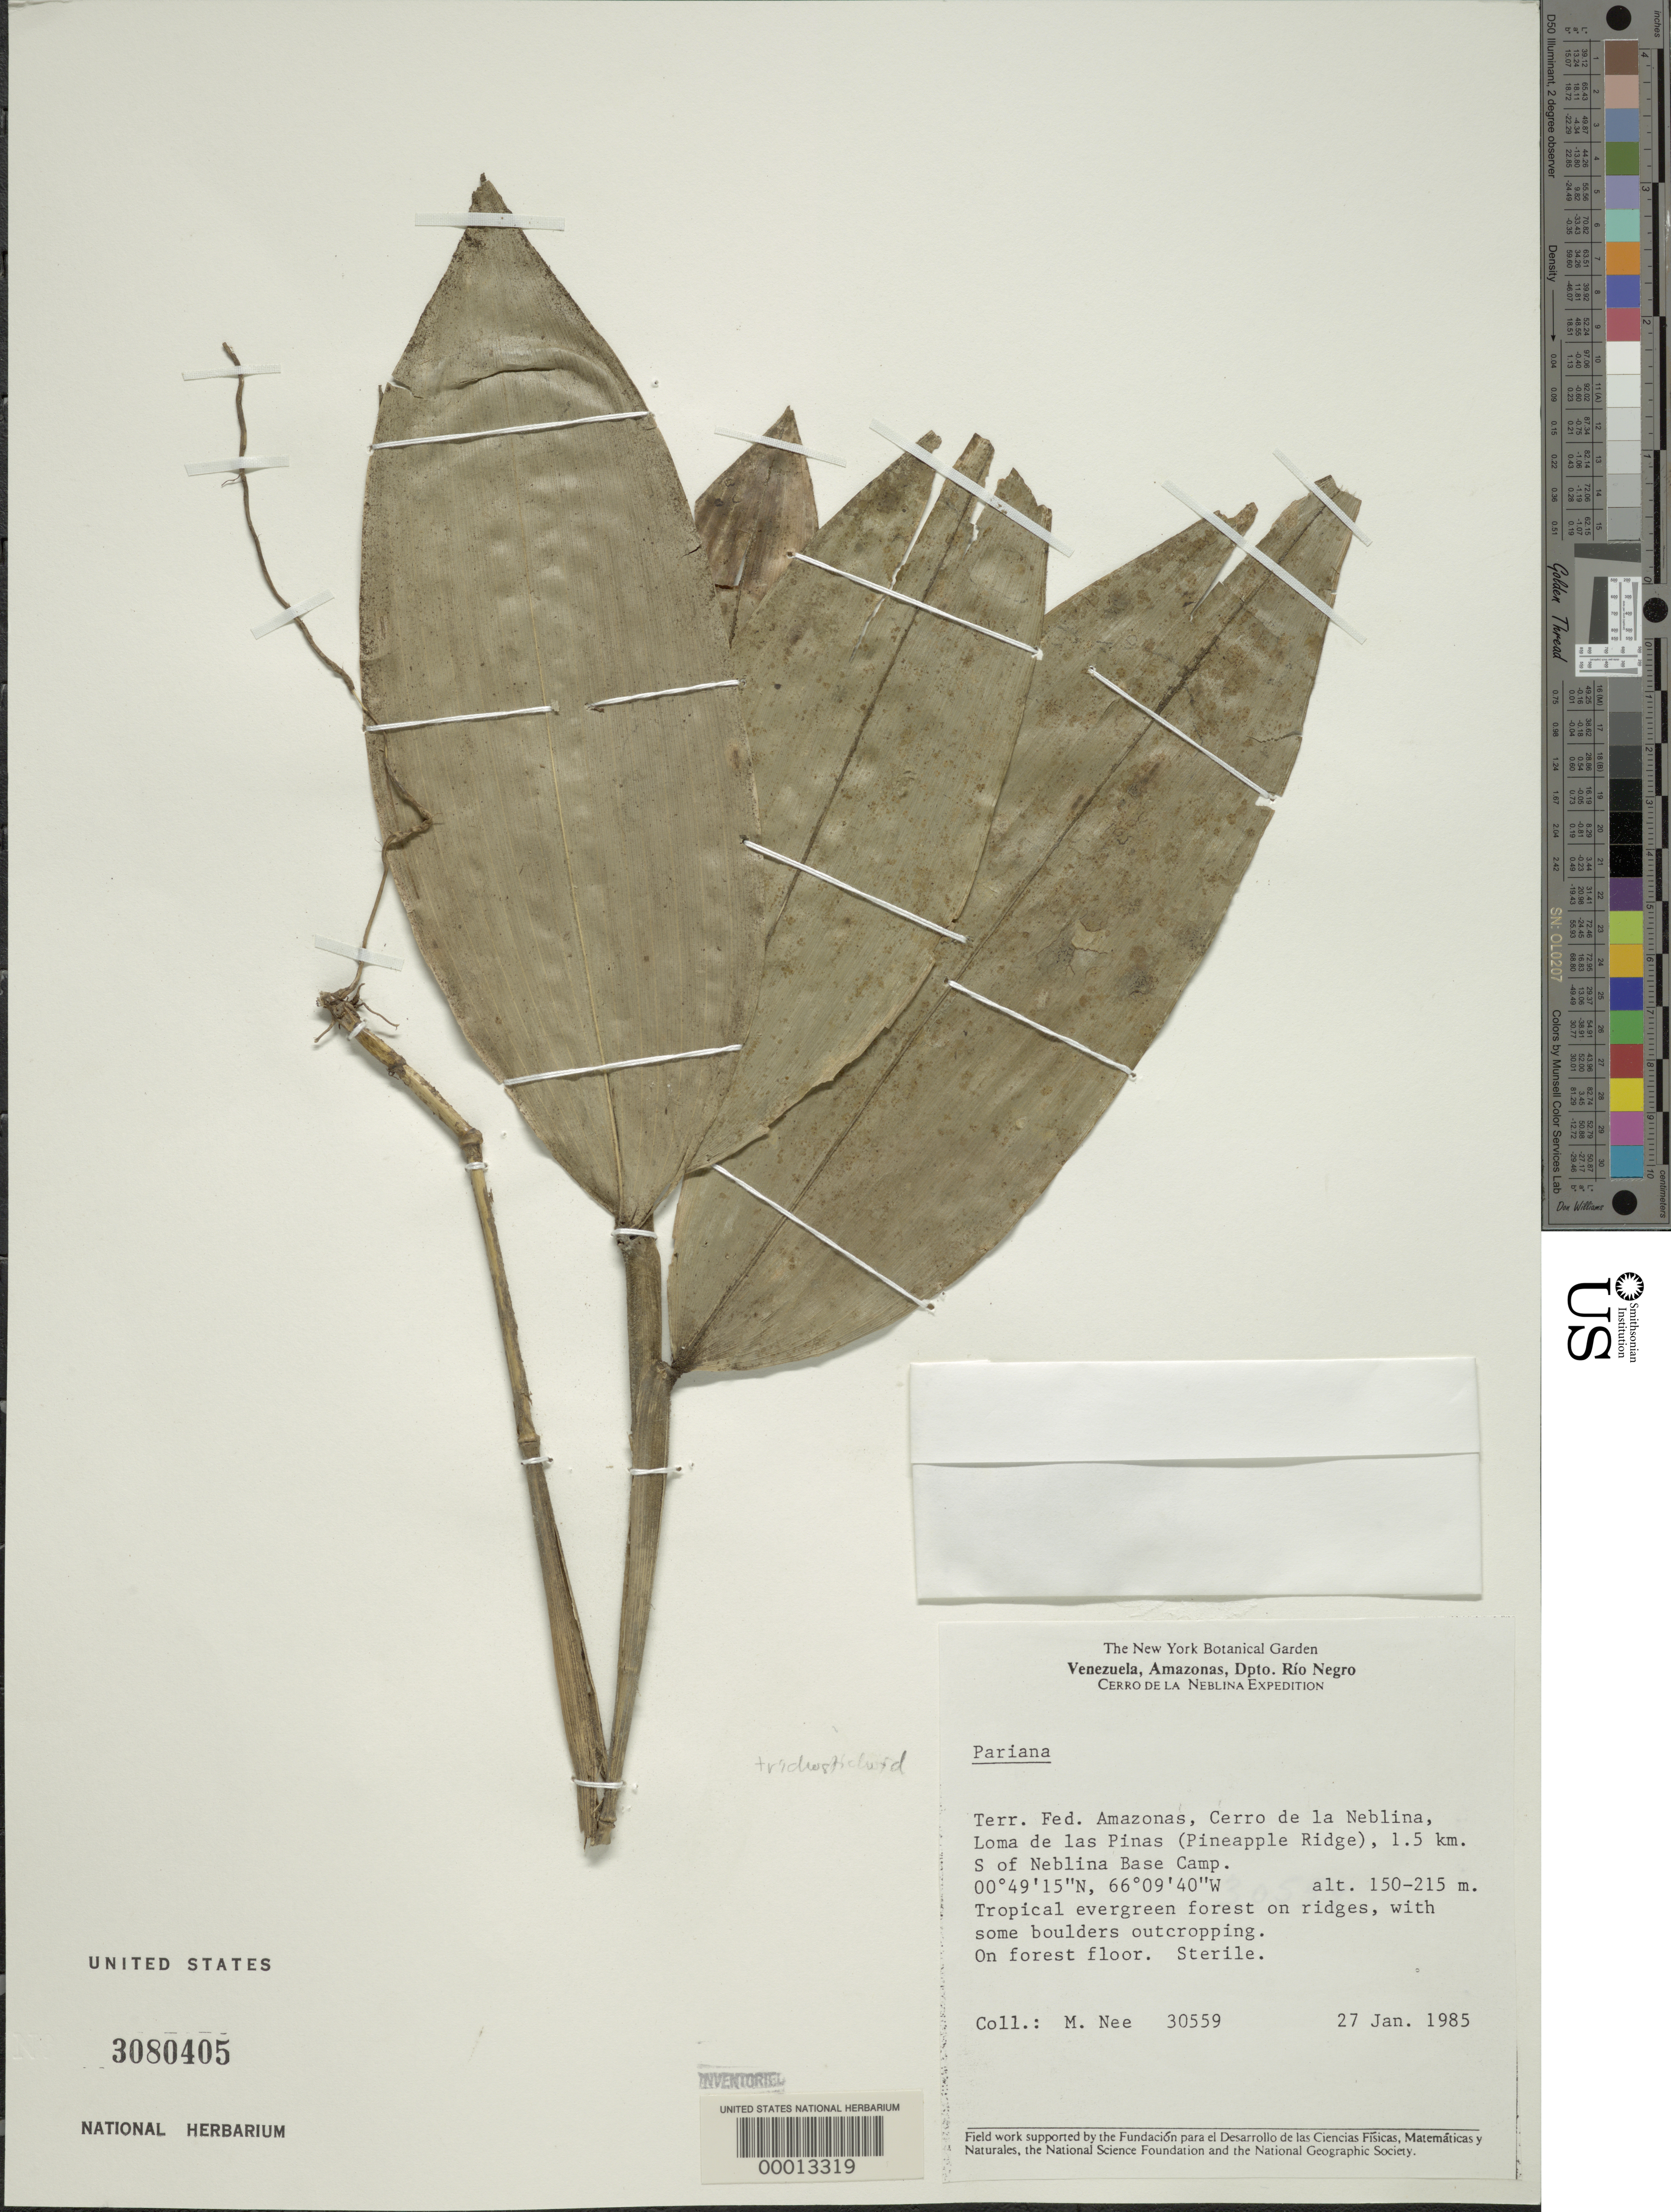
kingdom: Plantae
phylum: Tracheophyta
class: Liliopsida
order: Poales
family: Poaceae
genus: Pariana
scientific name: Pariana sp.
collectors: M. Nee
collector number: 30559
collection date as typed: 27 Jan 1985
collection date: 1985-01-27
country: Venezuela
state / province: Amazonas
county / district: Rio Negro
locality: Loma de las pinas, cerro de la neblina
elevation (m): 150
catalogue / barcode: US 3080405